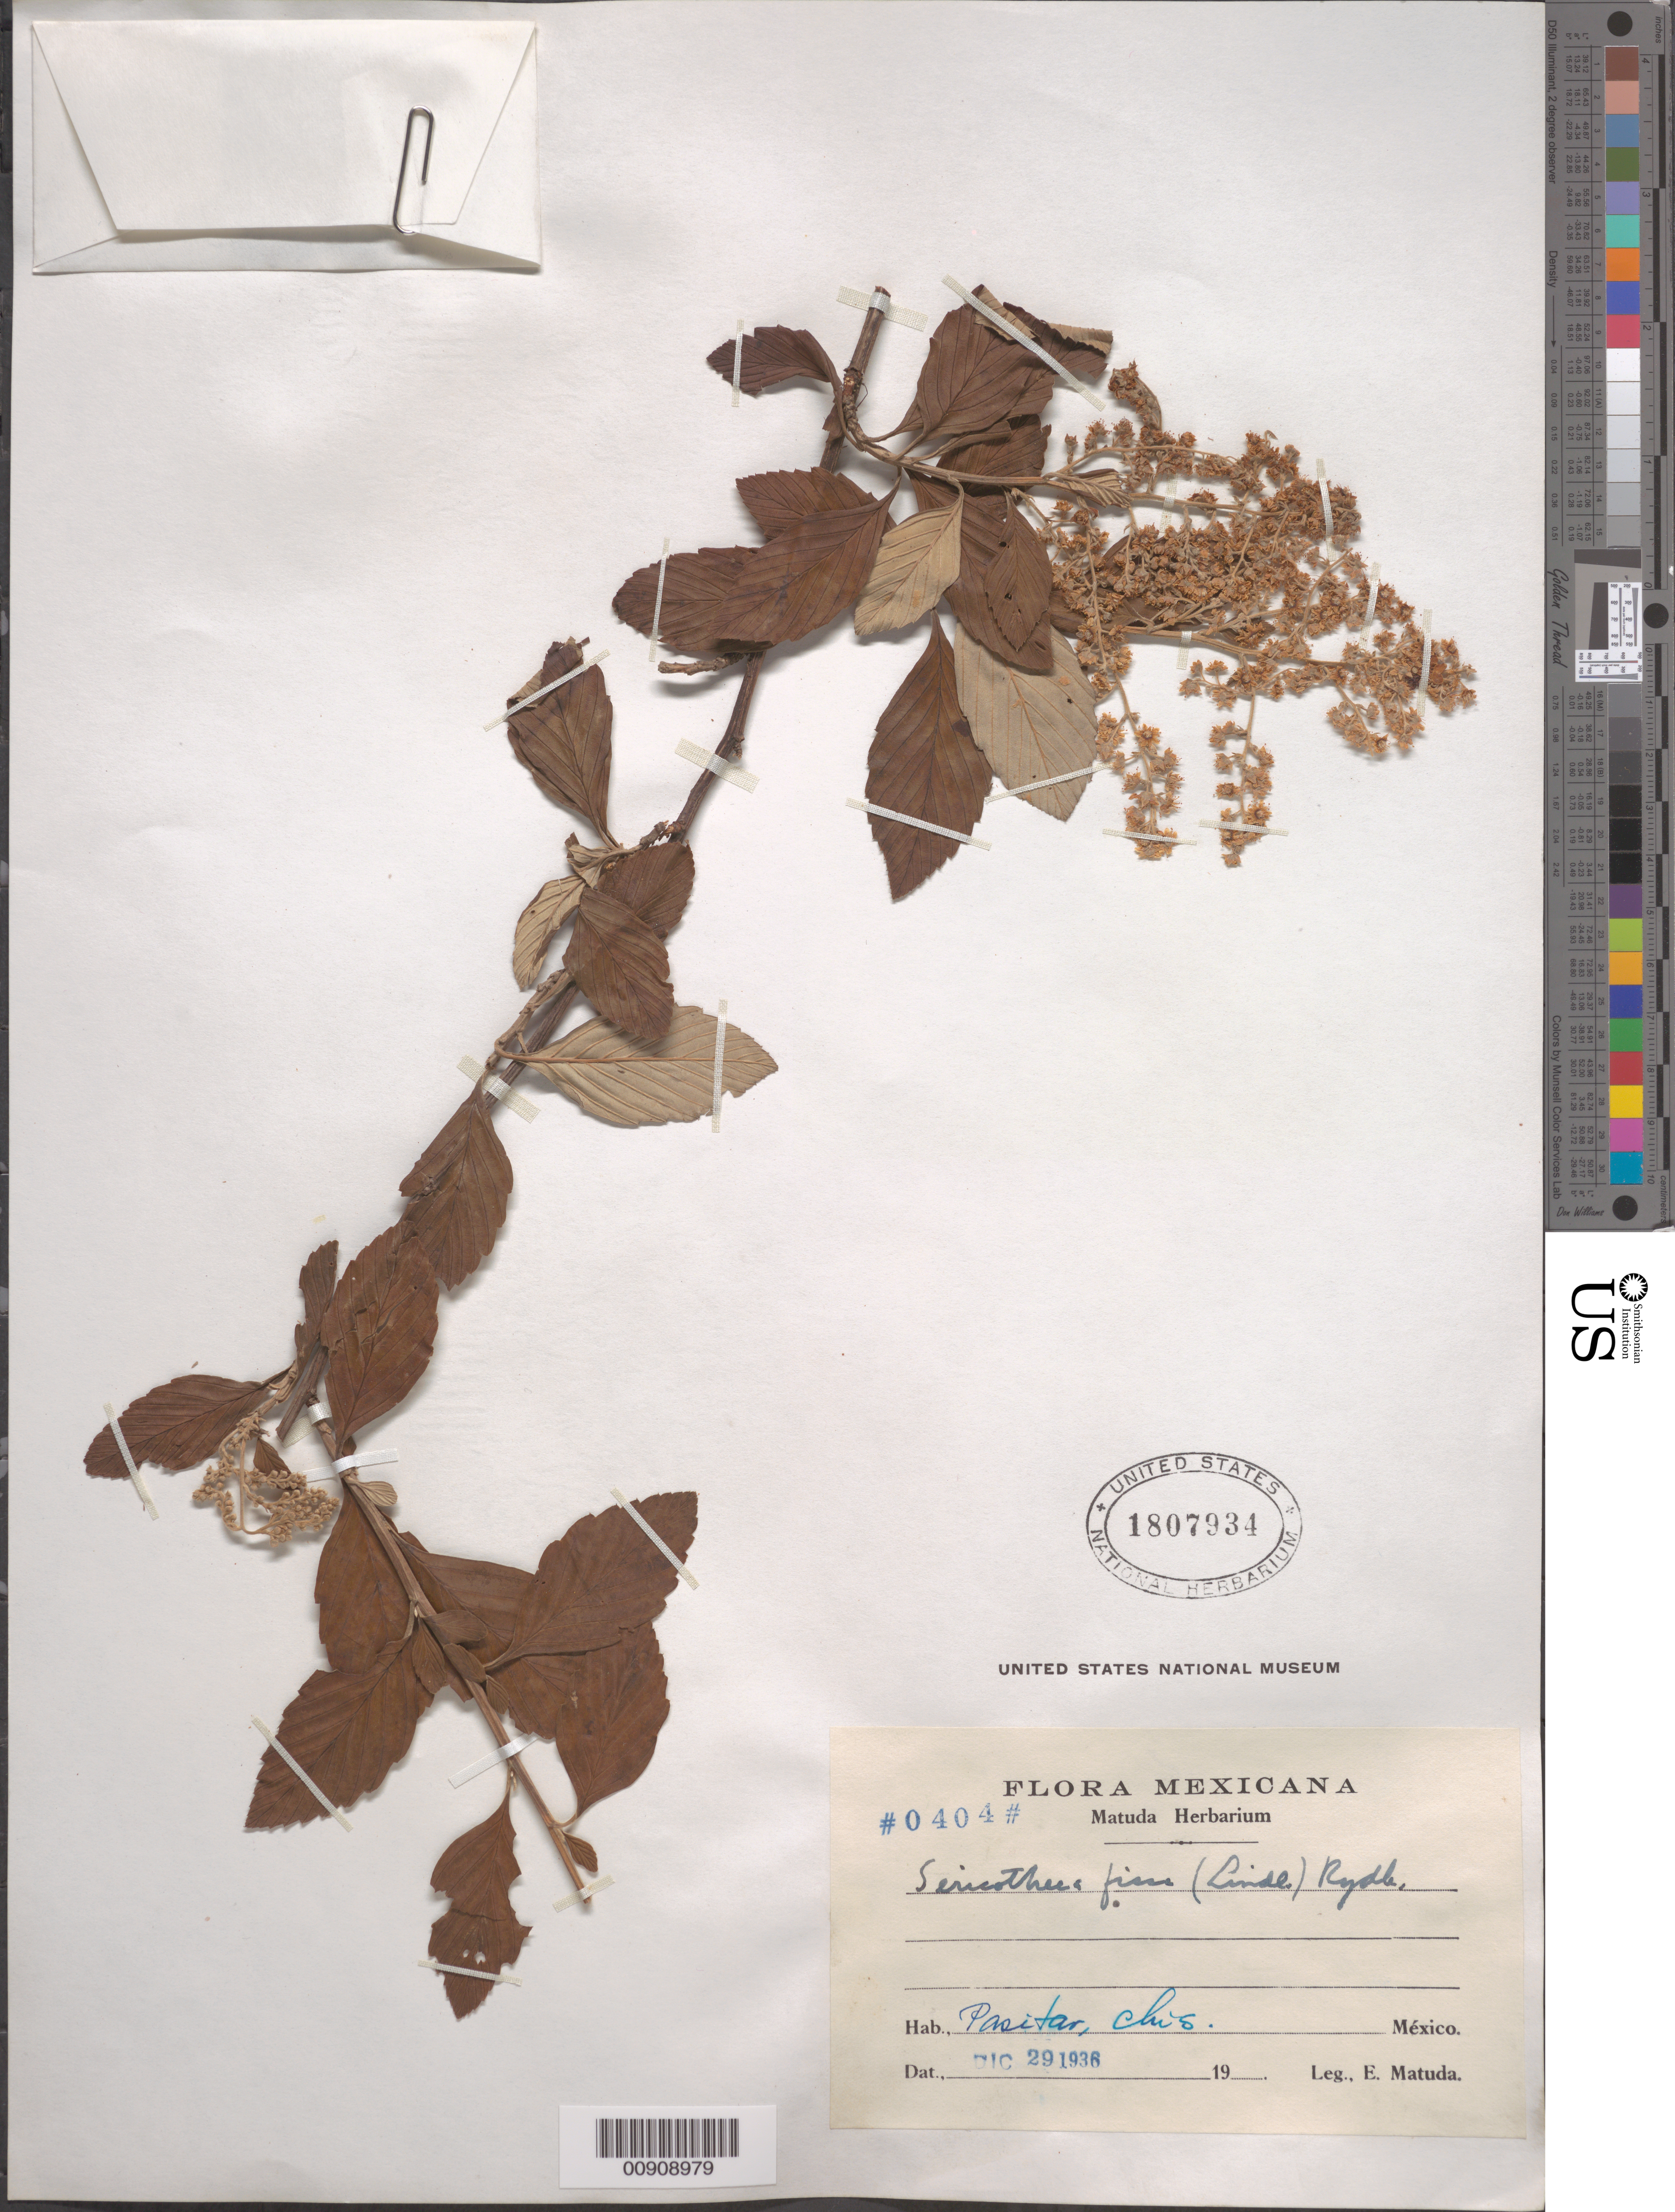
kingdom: Plantae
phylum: Tracheophyta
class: Magnoliopsida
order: Rosales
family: Rosaceae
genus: Holodiscus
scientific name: Holodiscus fissus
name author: (Lindl.) C.K. Schneid.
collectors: E. Matuda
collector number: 0404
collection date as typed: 29 Dec 1936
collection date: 1936-12-29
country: Mexico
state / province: Chiapas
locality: Pasitar, Chiapas.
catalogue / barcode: US 1807934